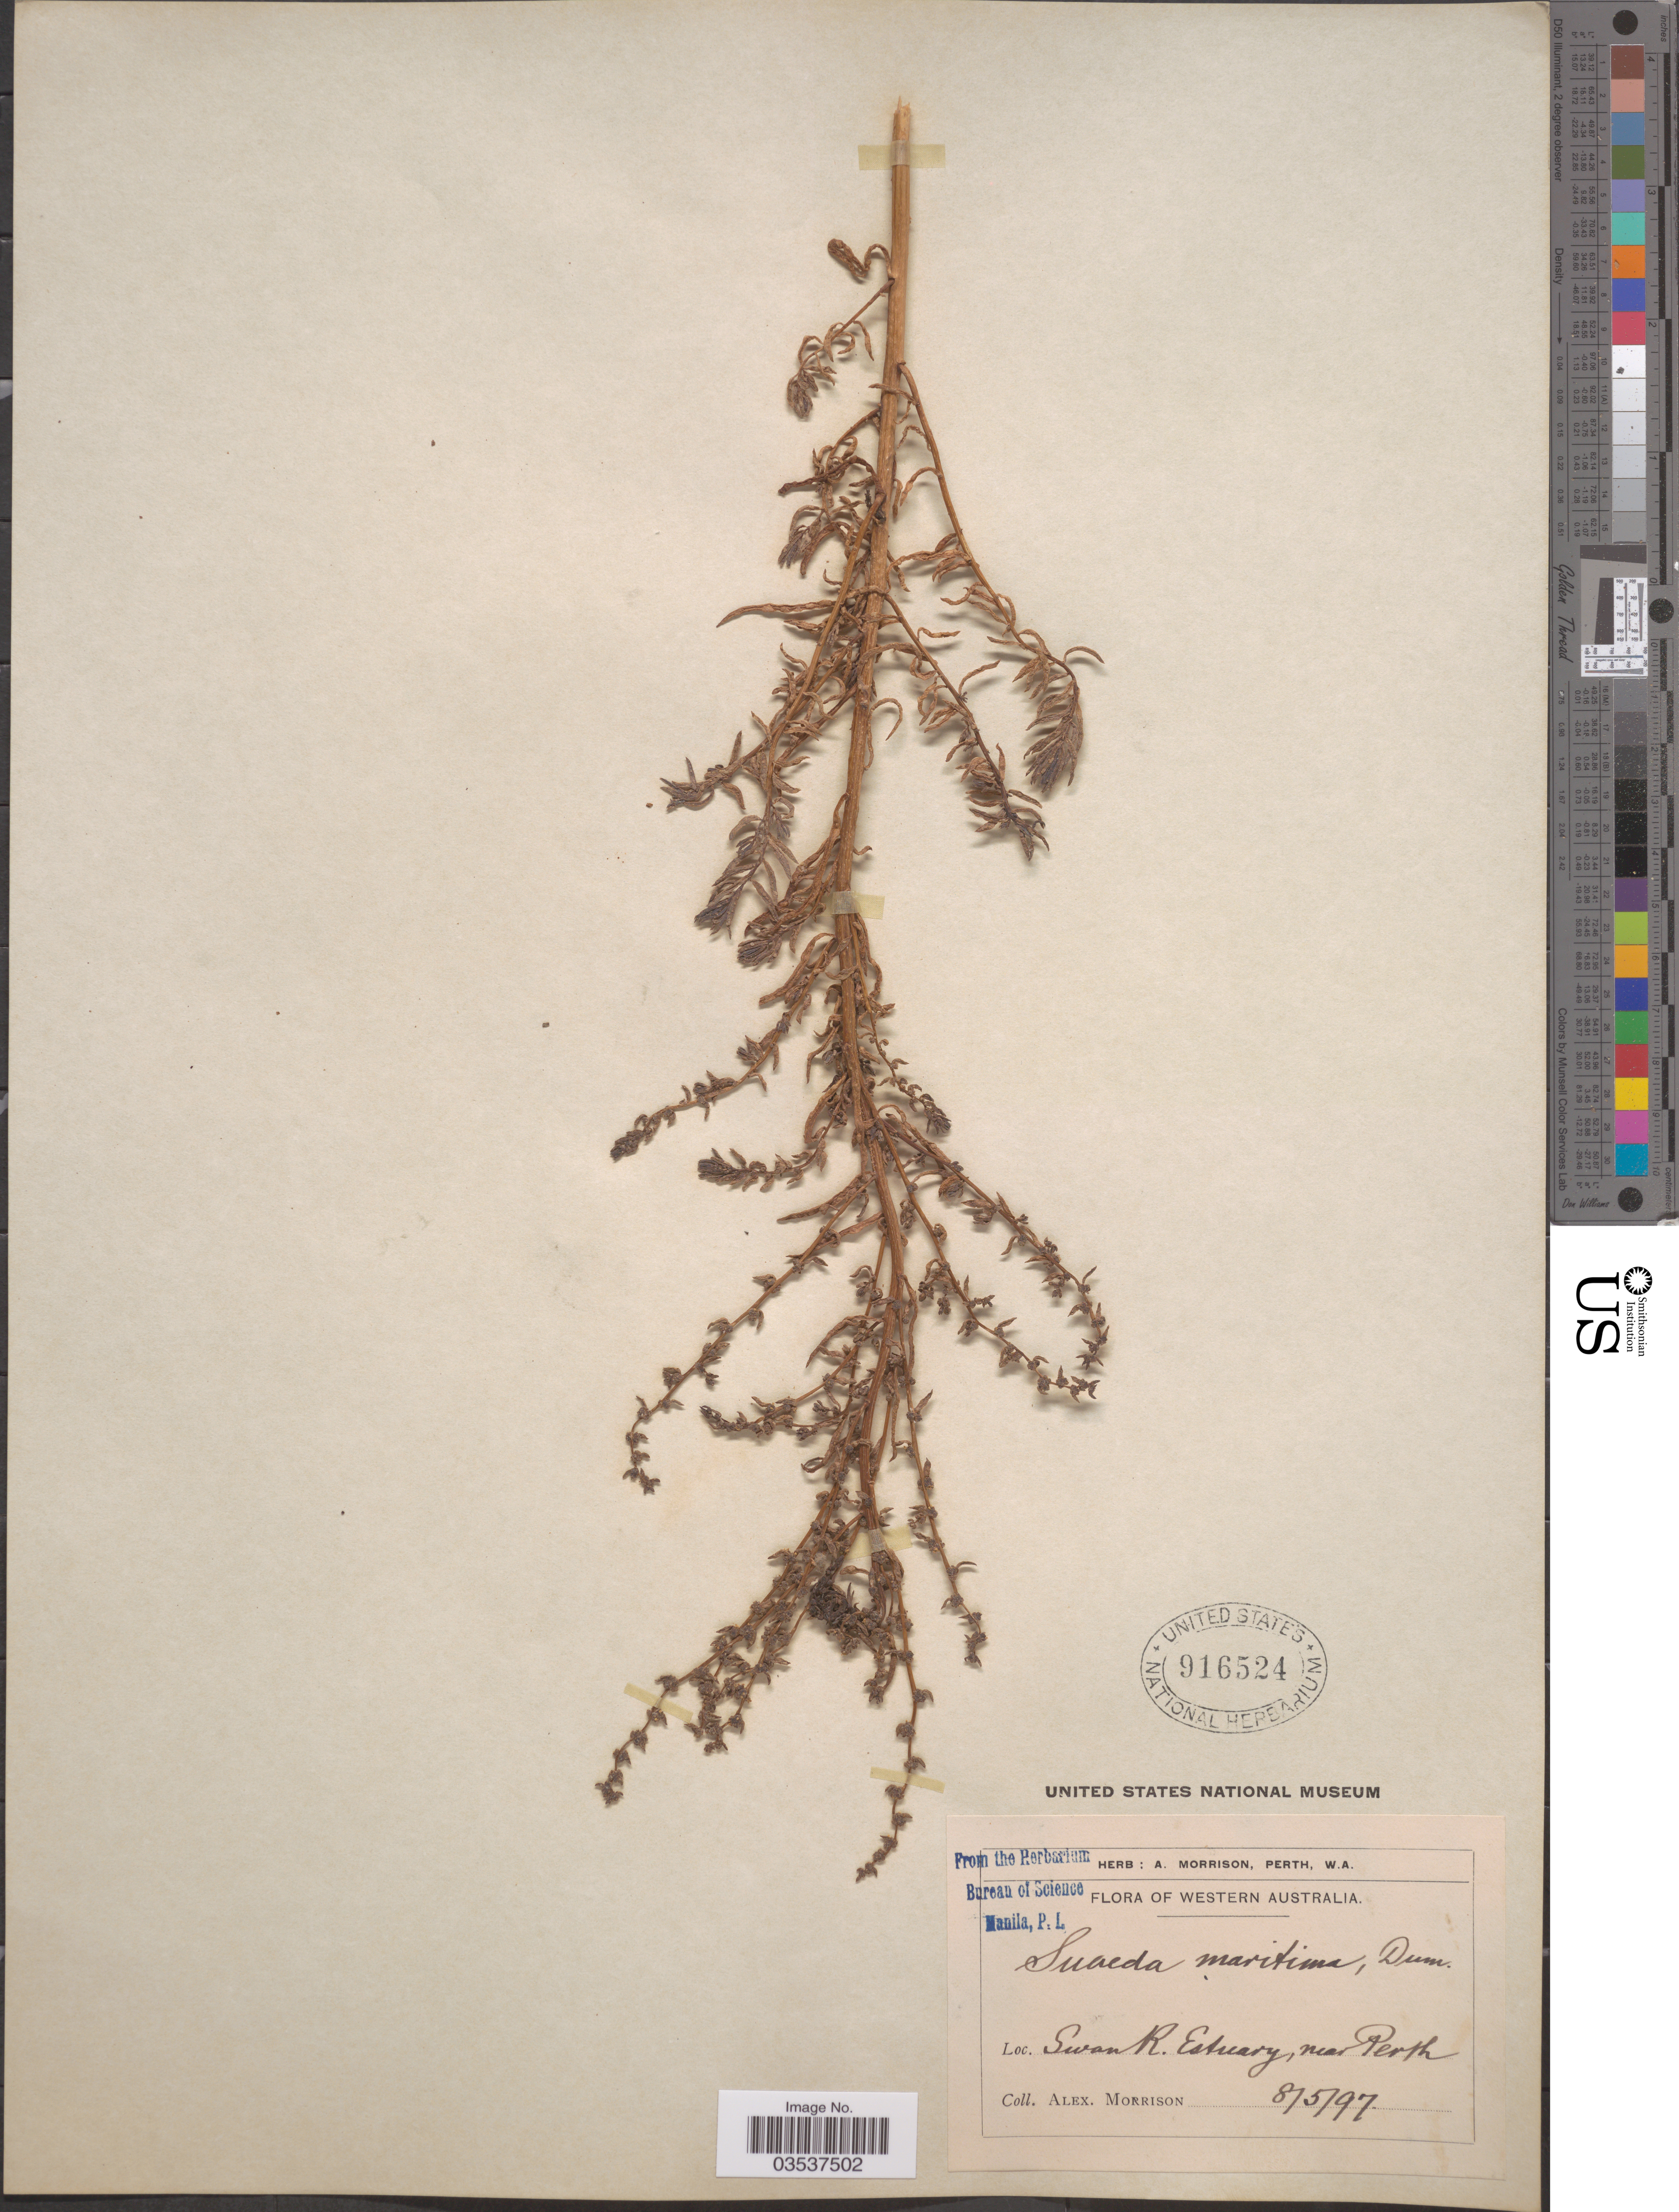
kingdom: Plantae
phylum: Tracheophyta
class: Magnoliopsida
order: Caryophyllales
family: Amaranthaceae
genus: Suaeda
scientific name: Suaeda maritima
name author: (L.) Dumort.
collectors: A. Morrison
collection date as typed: Transcribed d/m/y: 8/5/97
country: Australia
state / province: Western Australia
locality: Swan R. Estuary, near Perth.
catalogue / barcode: US 916524